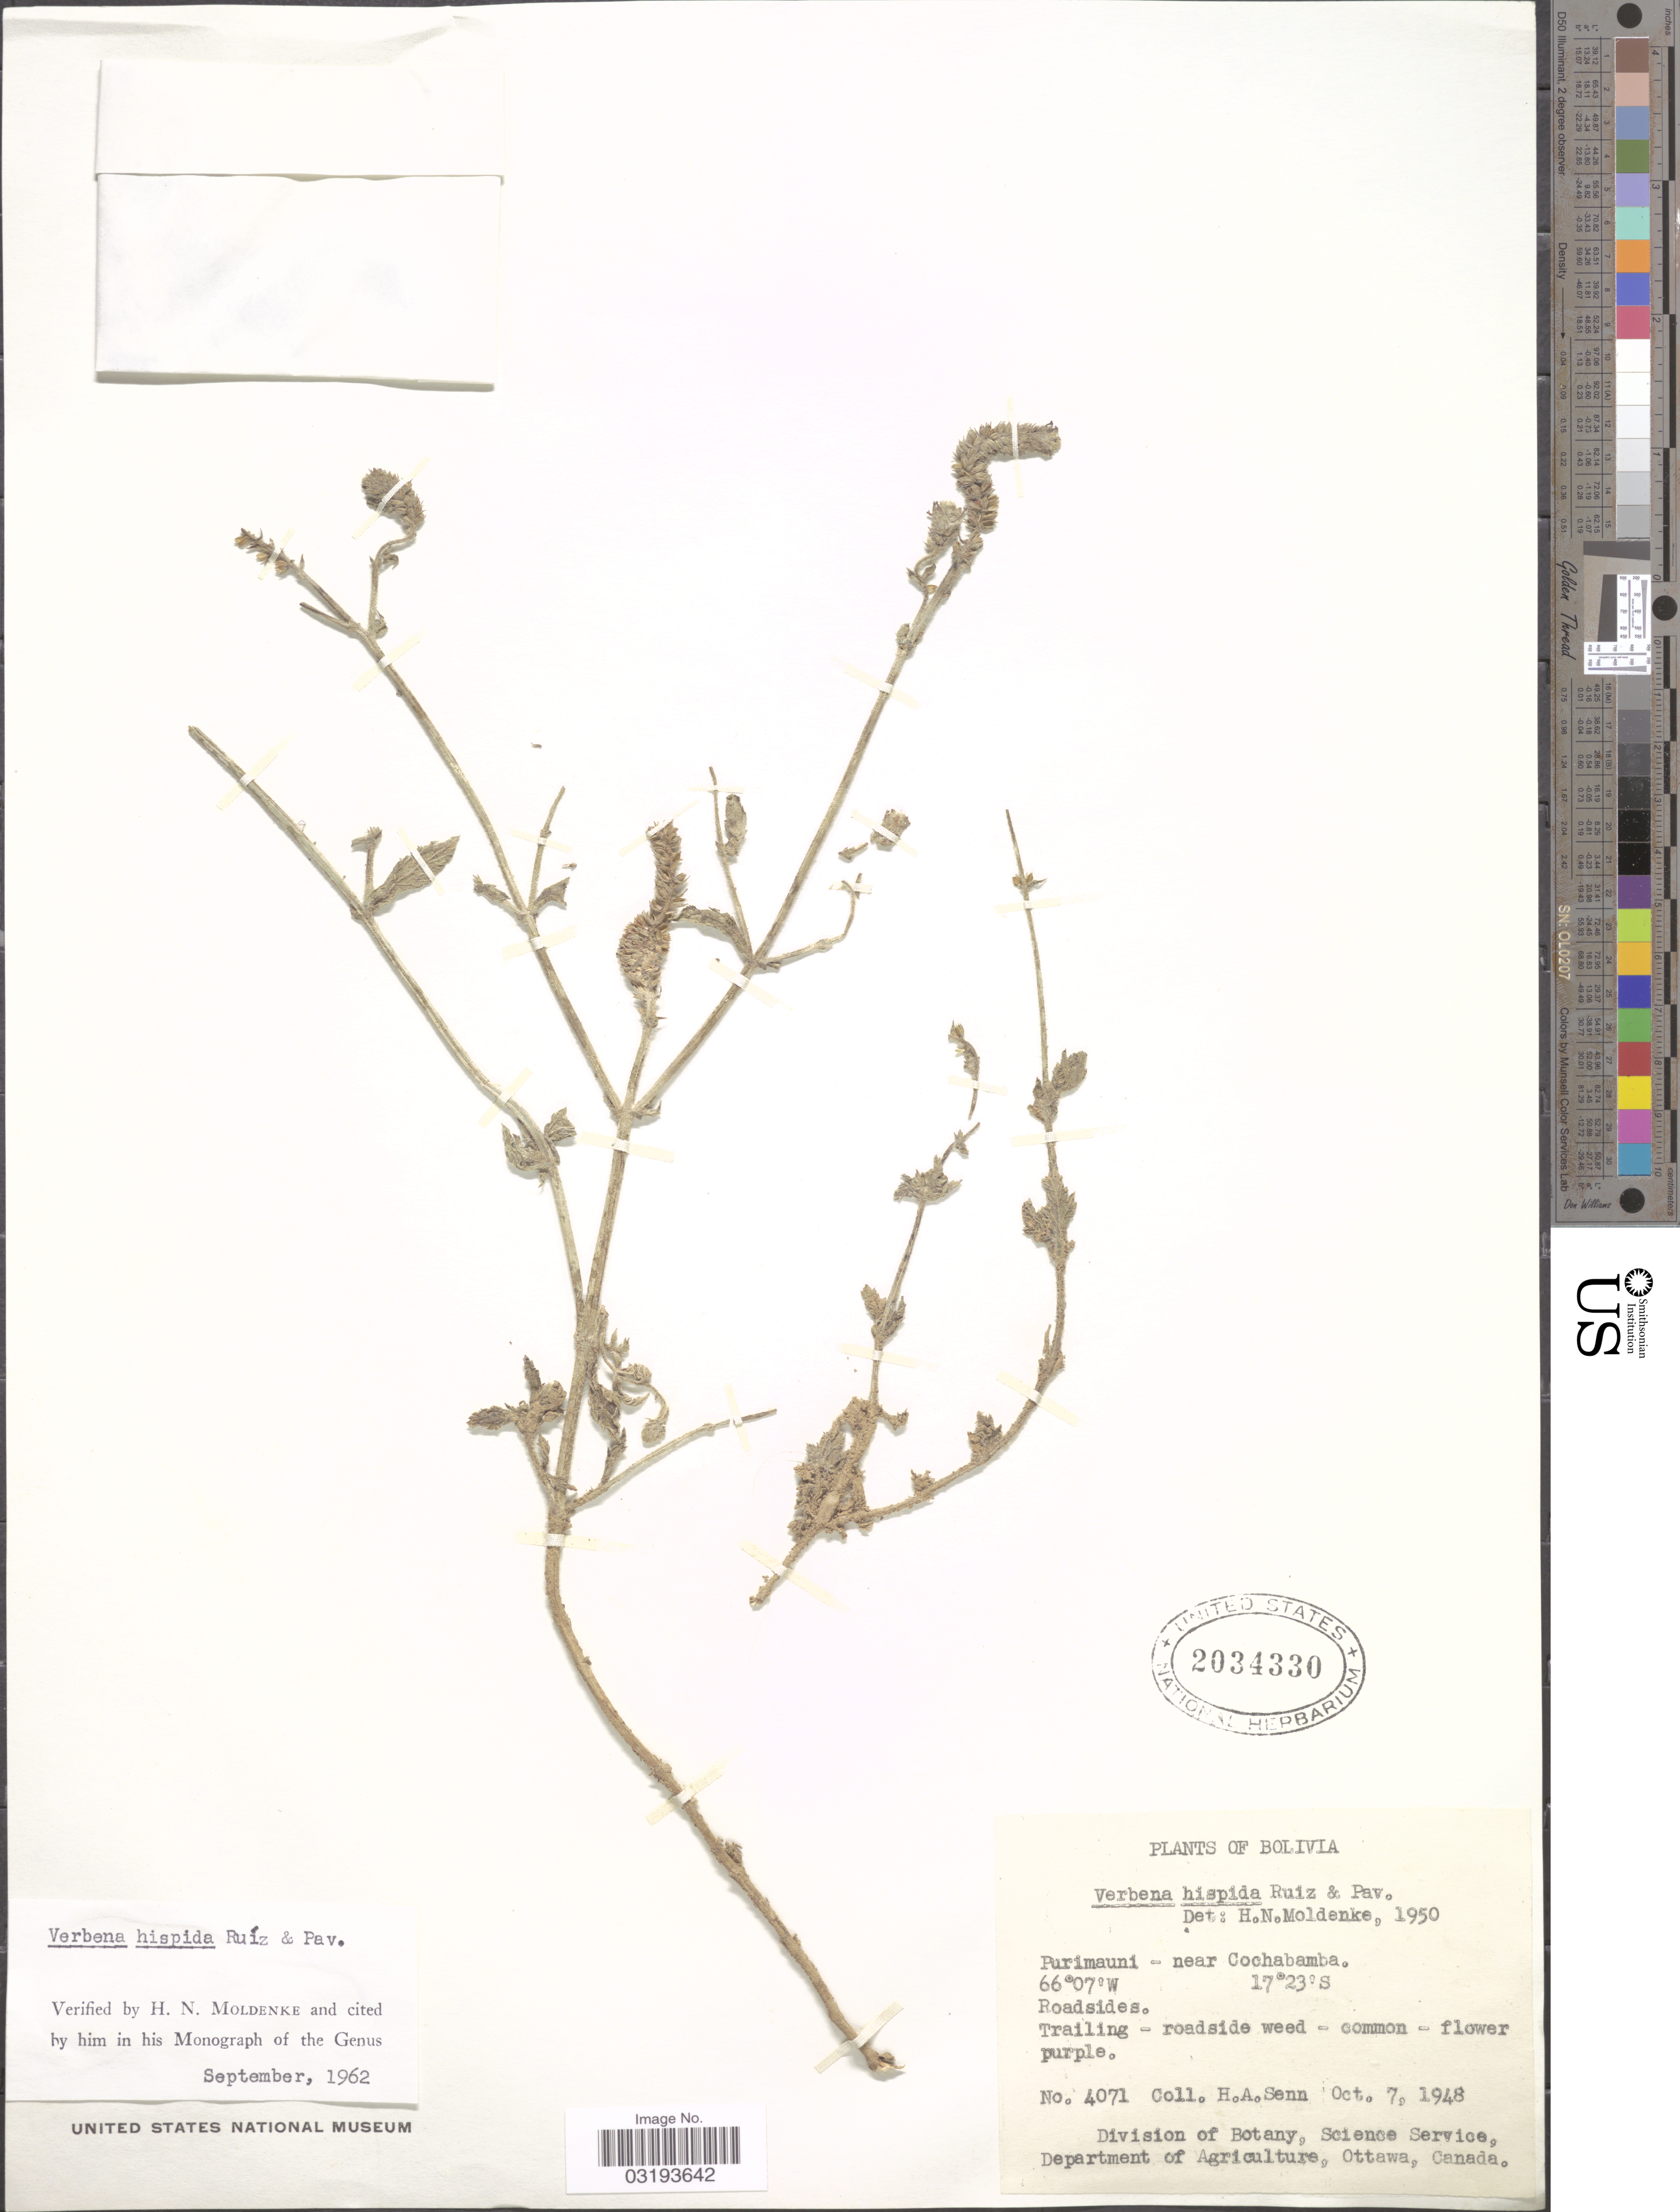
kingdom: Plantae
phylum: Tracheophyta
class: Magnoliopsida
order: Lamiales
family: Verbenaceae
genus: Verbena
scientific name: Verbena hispida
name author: Ruiz & Pav.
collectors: H. Senn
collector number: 4071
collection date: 1948-10-07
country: Bolivia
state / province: Cochabamba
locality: Purimauni - near Cochabamba.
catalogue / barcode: US 2034330